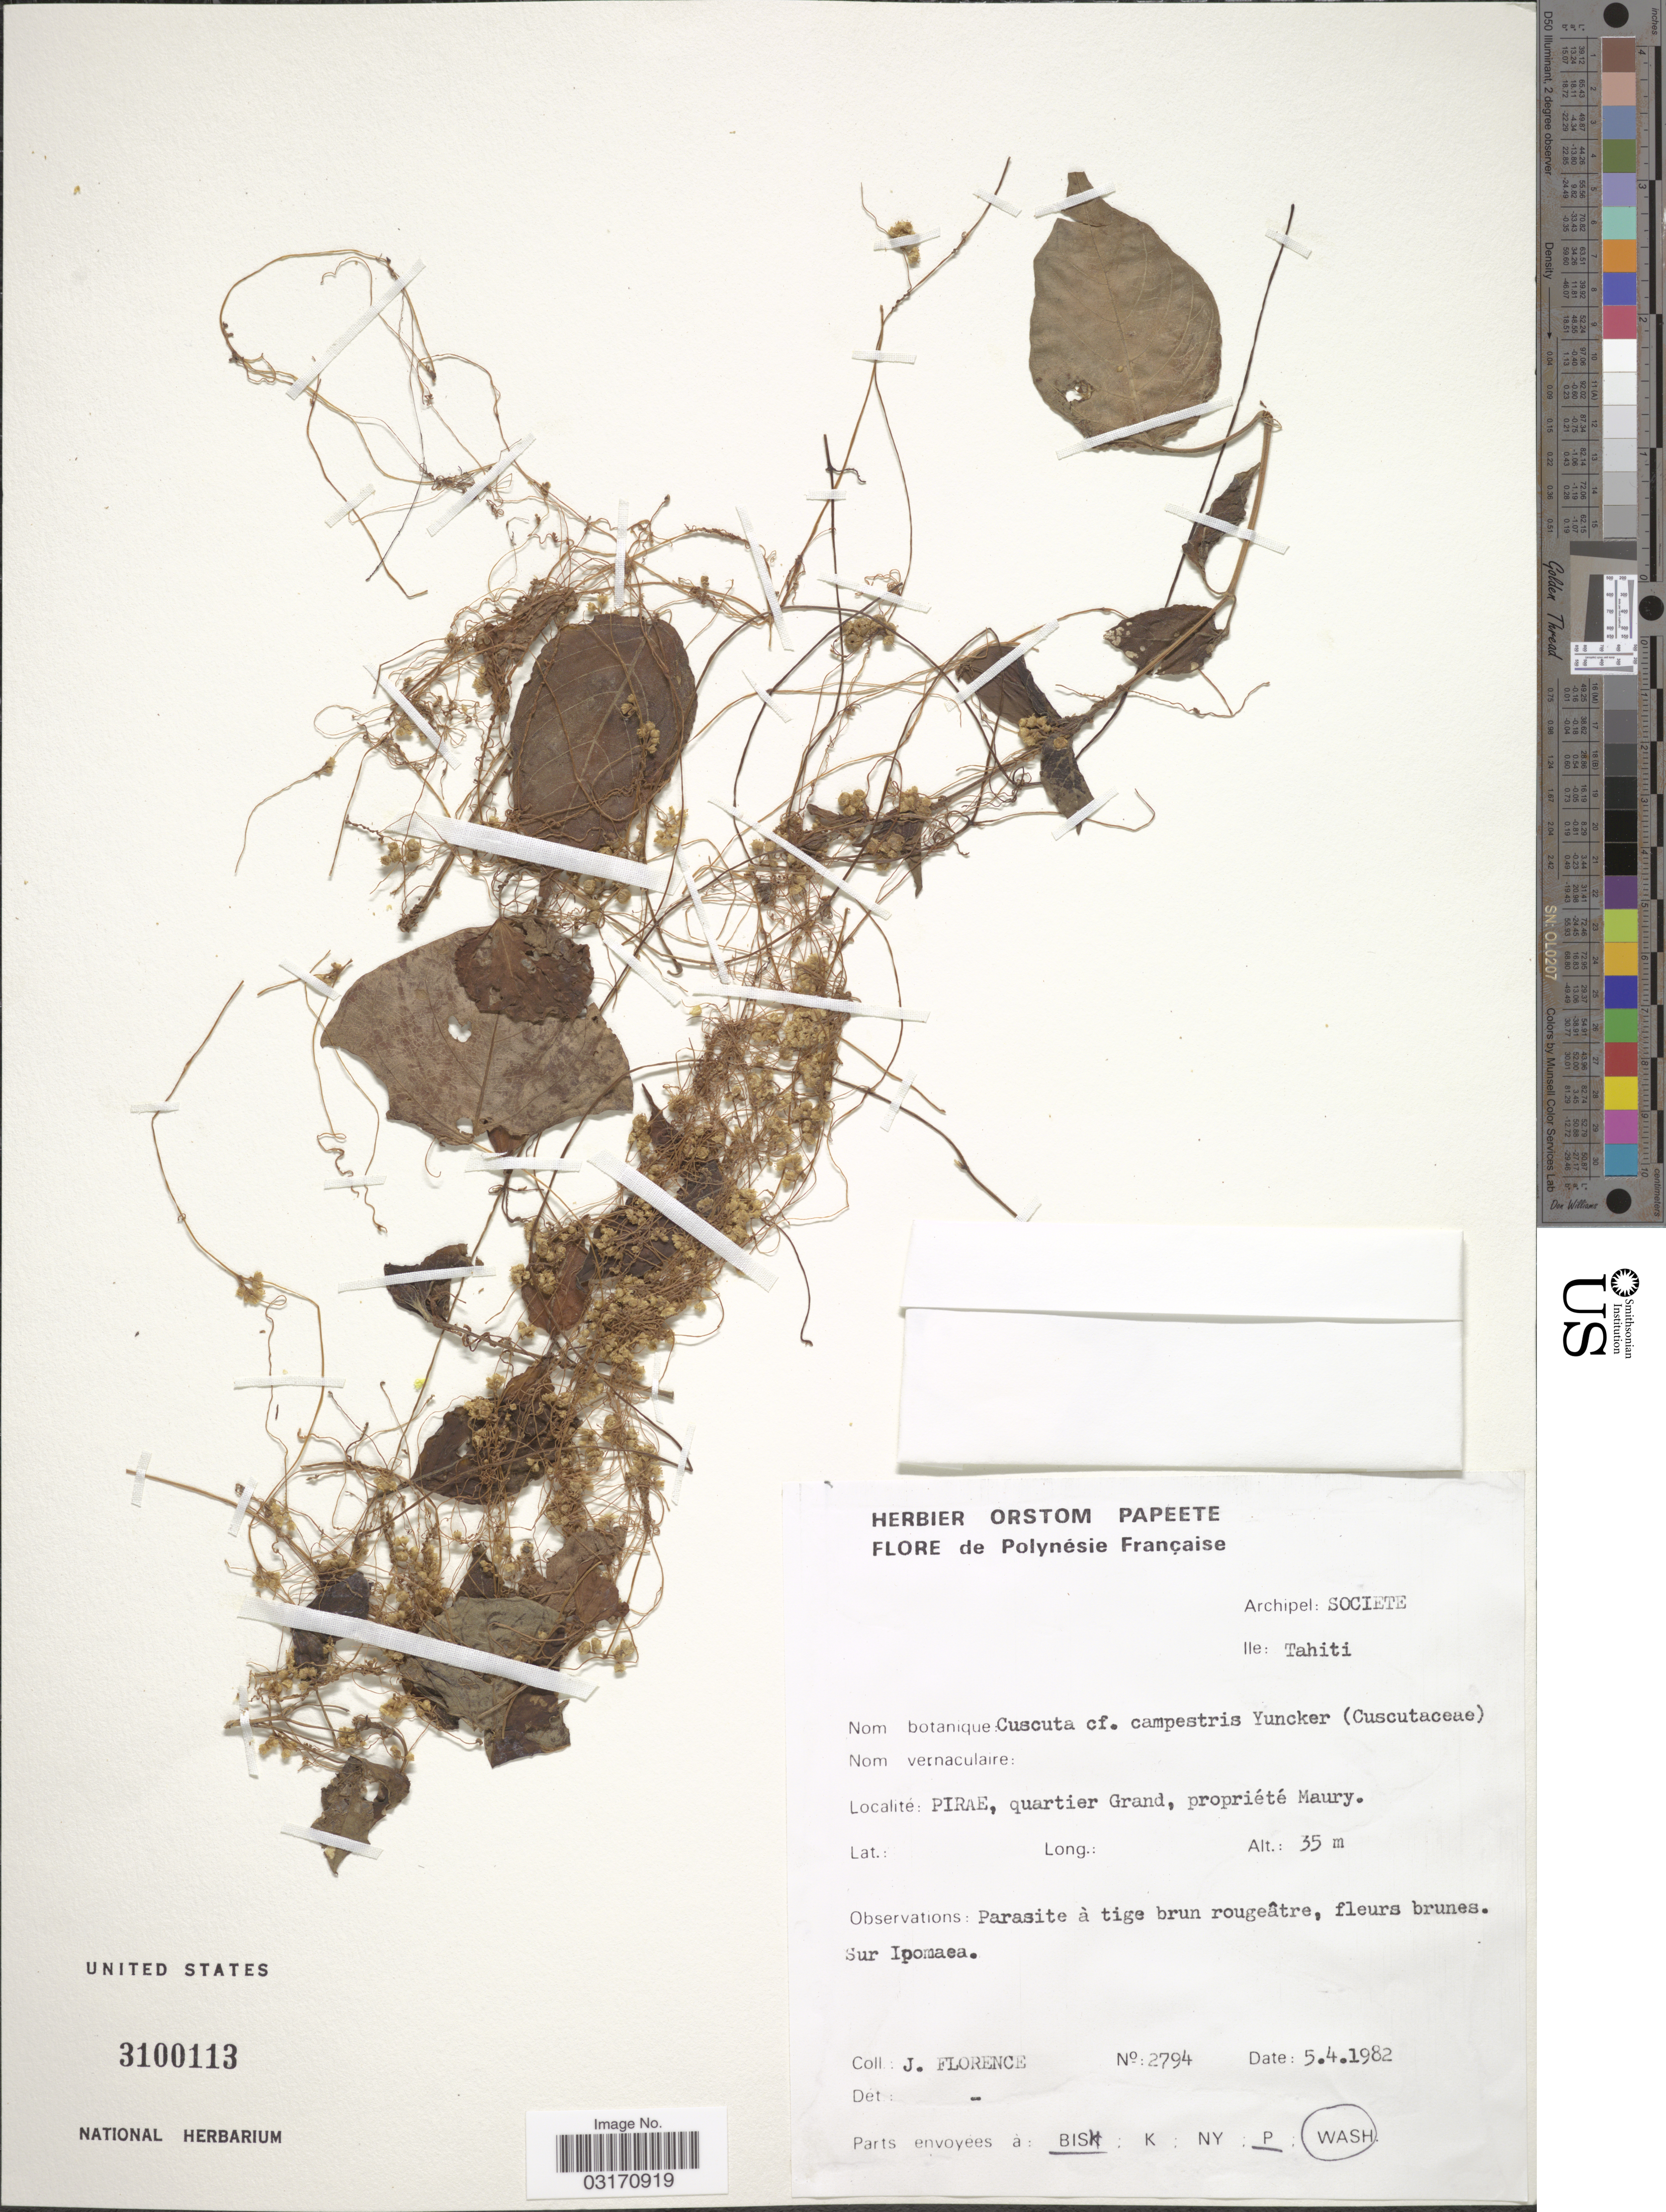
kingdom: Plantae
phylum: Tracheophyta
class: Magnoliopsida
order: Solanales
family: Convolvulaceae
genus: Cuscuta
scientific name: Cuscuta campestris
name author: Yunck.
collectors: J. Florence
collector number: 2794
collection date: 1982-04-05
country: French Polynesia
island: Tahiti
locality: Polynésie Française. Archipel: Societe. Ile: Tahiti. PIRAE, quartier Grand, propriété Maury.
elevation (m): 35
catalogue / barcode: US 3100113